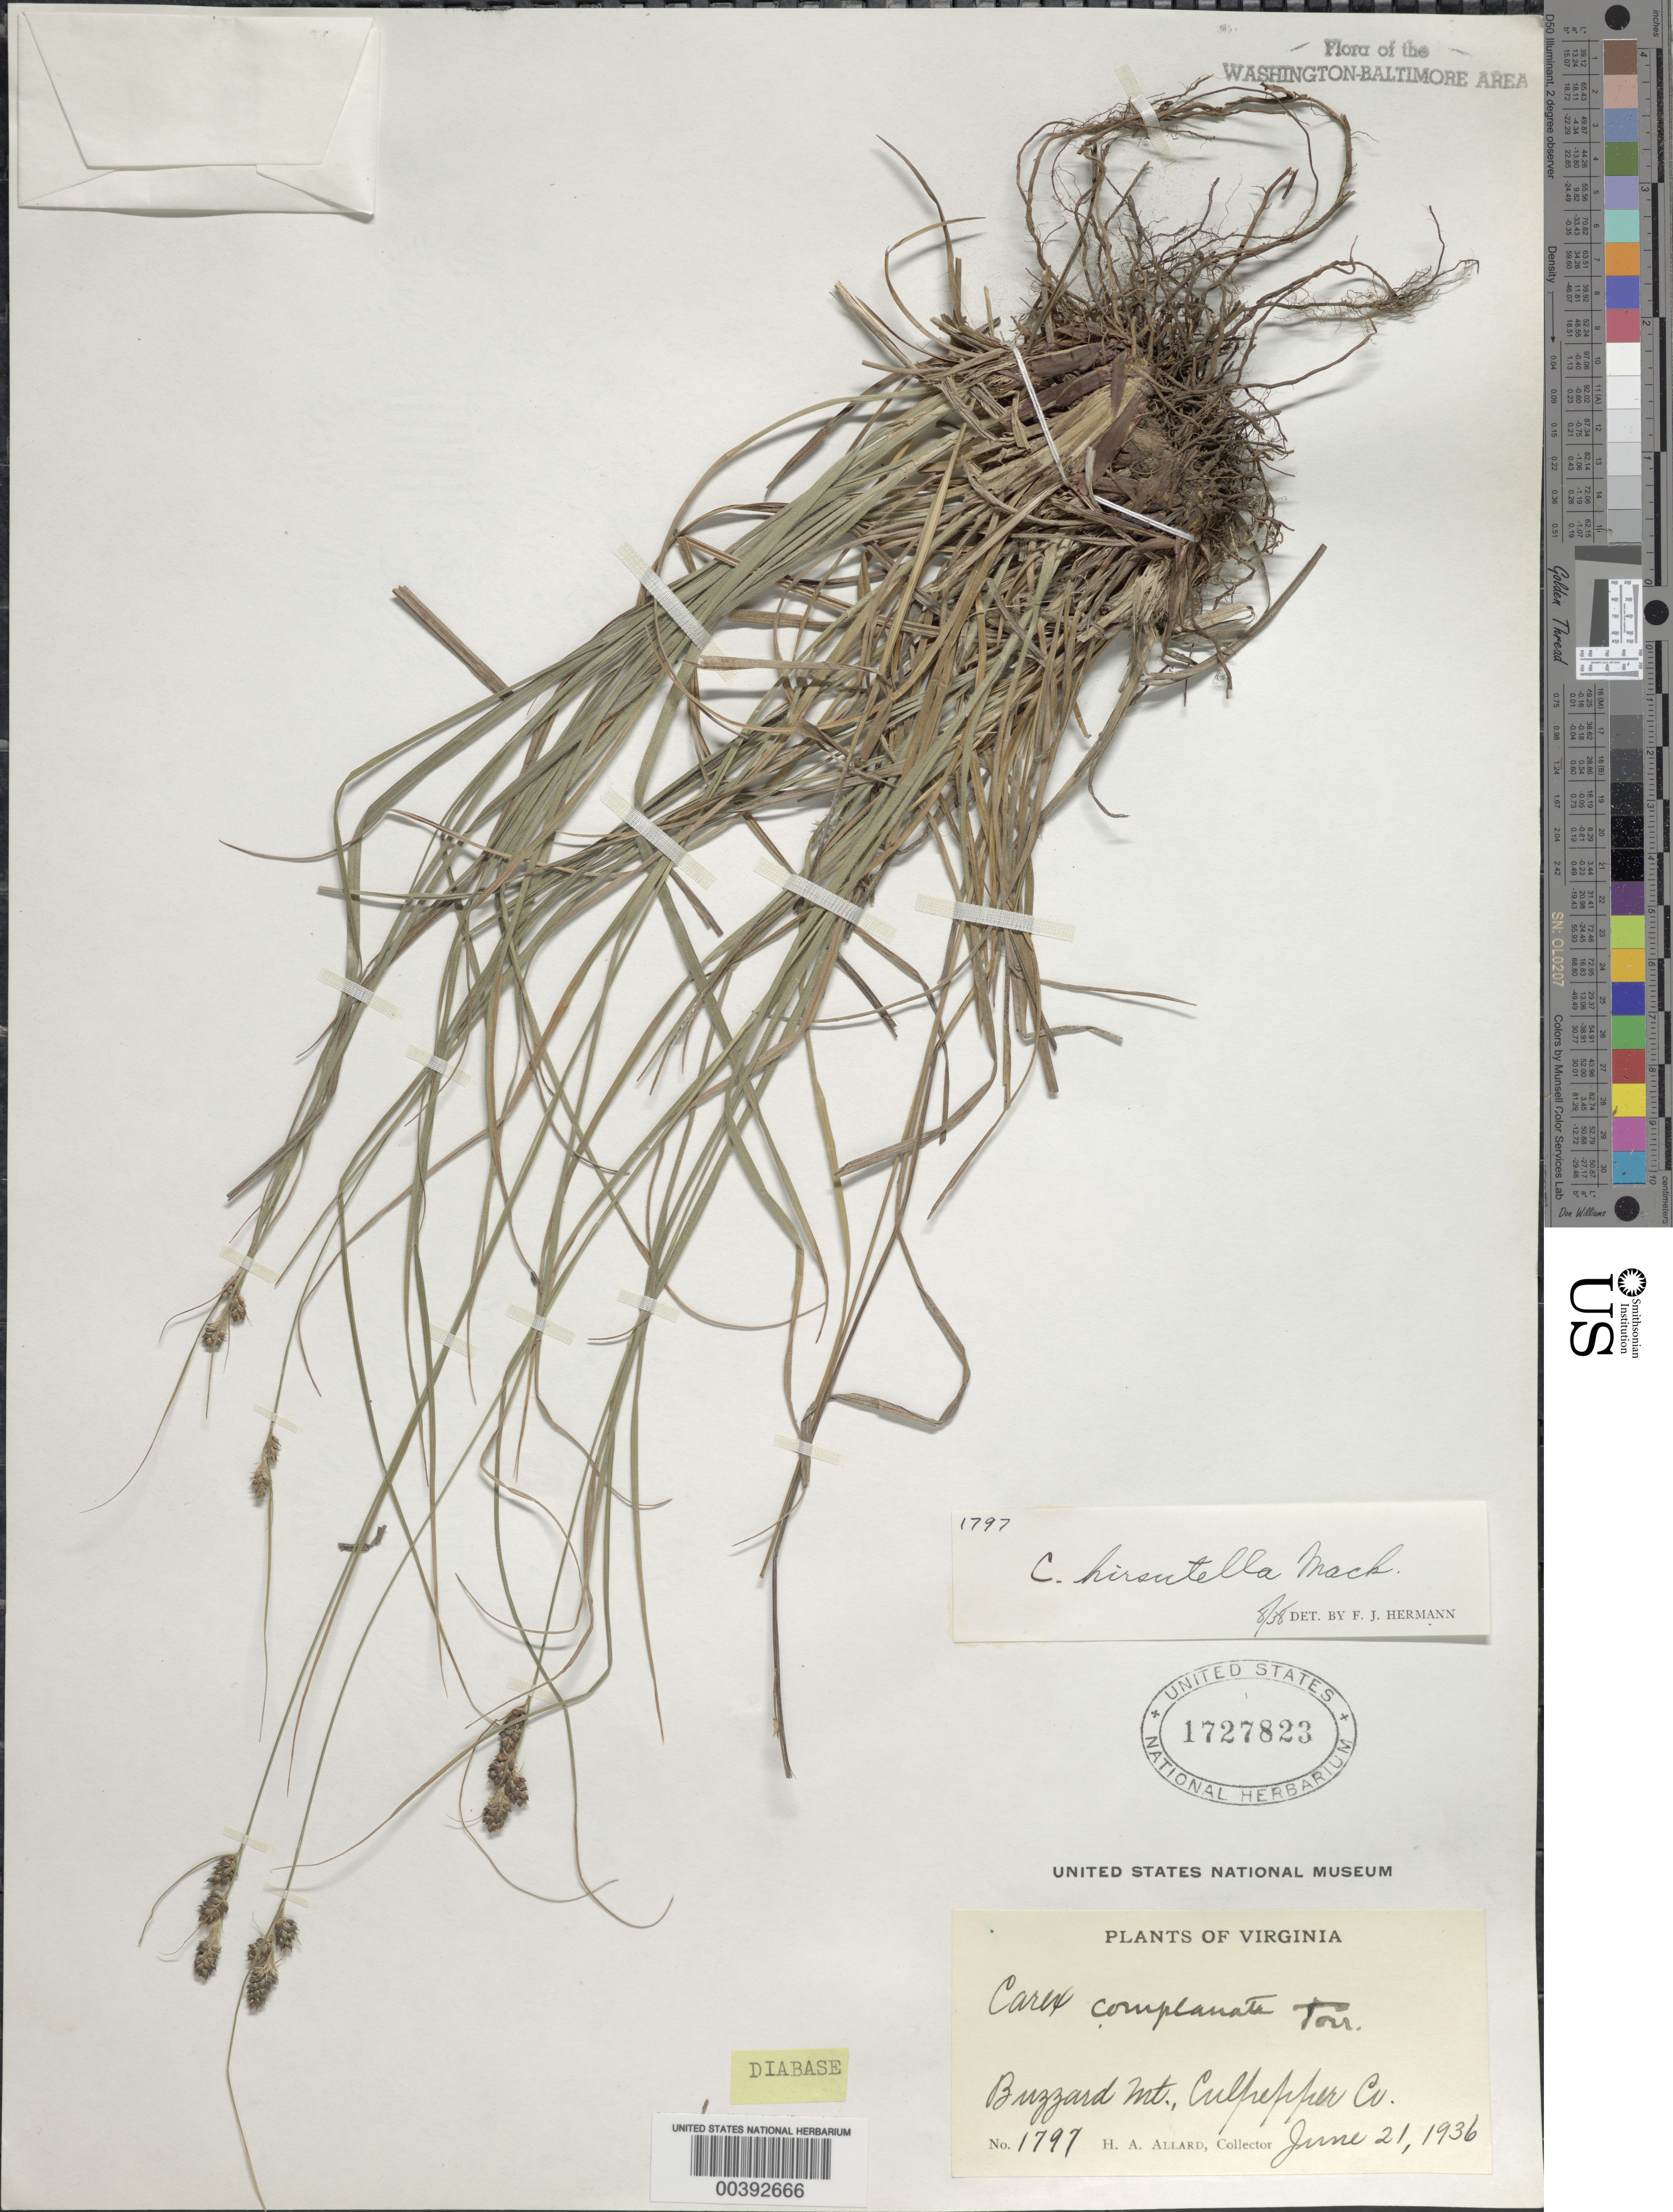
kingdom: Plantae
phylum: Tracheophyta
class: Liliopsida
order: Poales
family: Cyperaceae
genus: Carex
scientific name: Carex hirsutella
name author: Mack.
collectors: H. A. Allard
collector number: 1797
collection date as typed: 21 Jun 1936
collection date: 1936-06-21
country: United States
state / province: Virginia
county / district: Culpeper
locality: Buzzard Mountain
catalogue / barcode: US 1727823